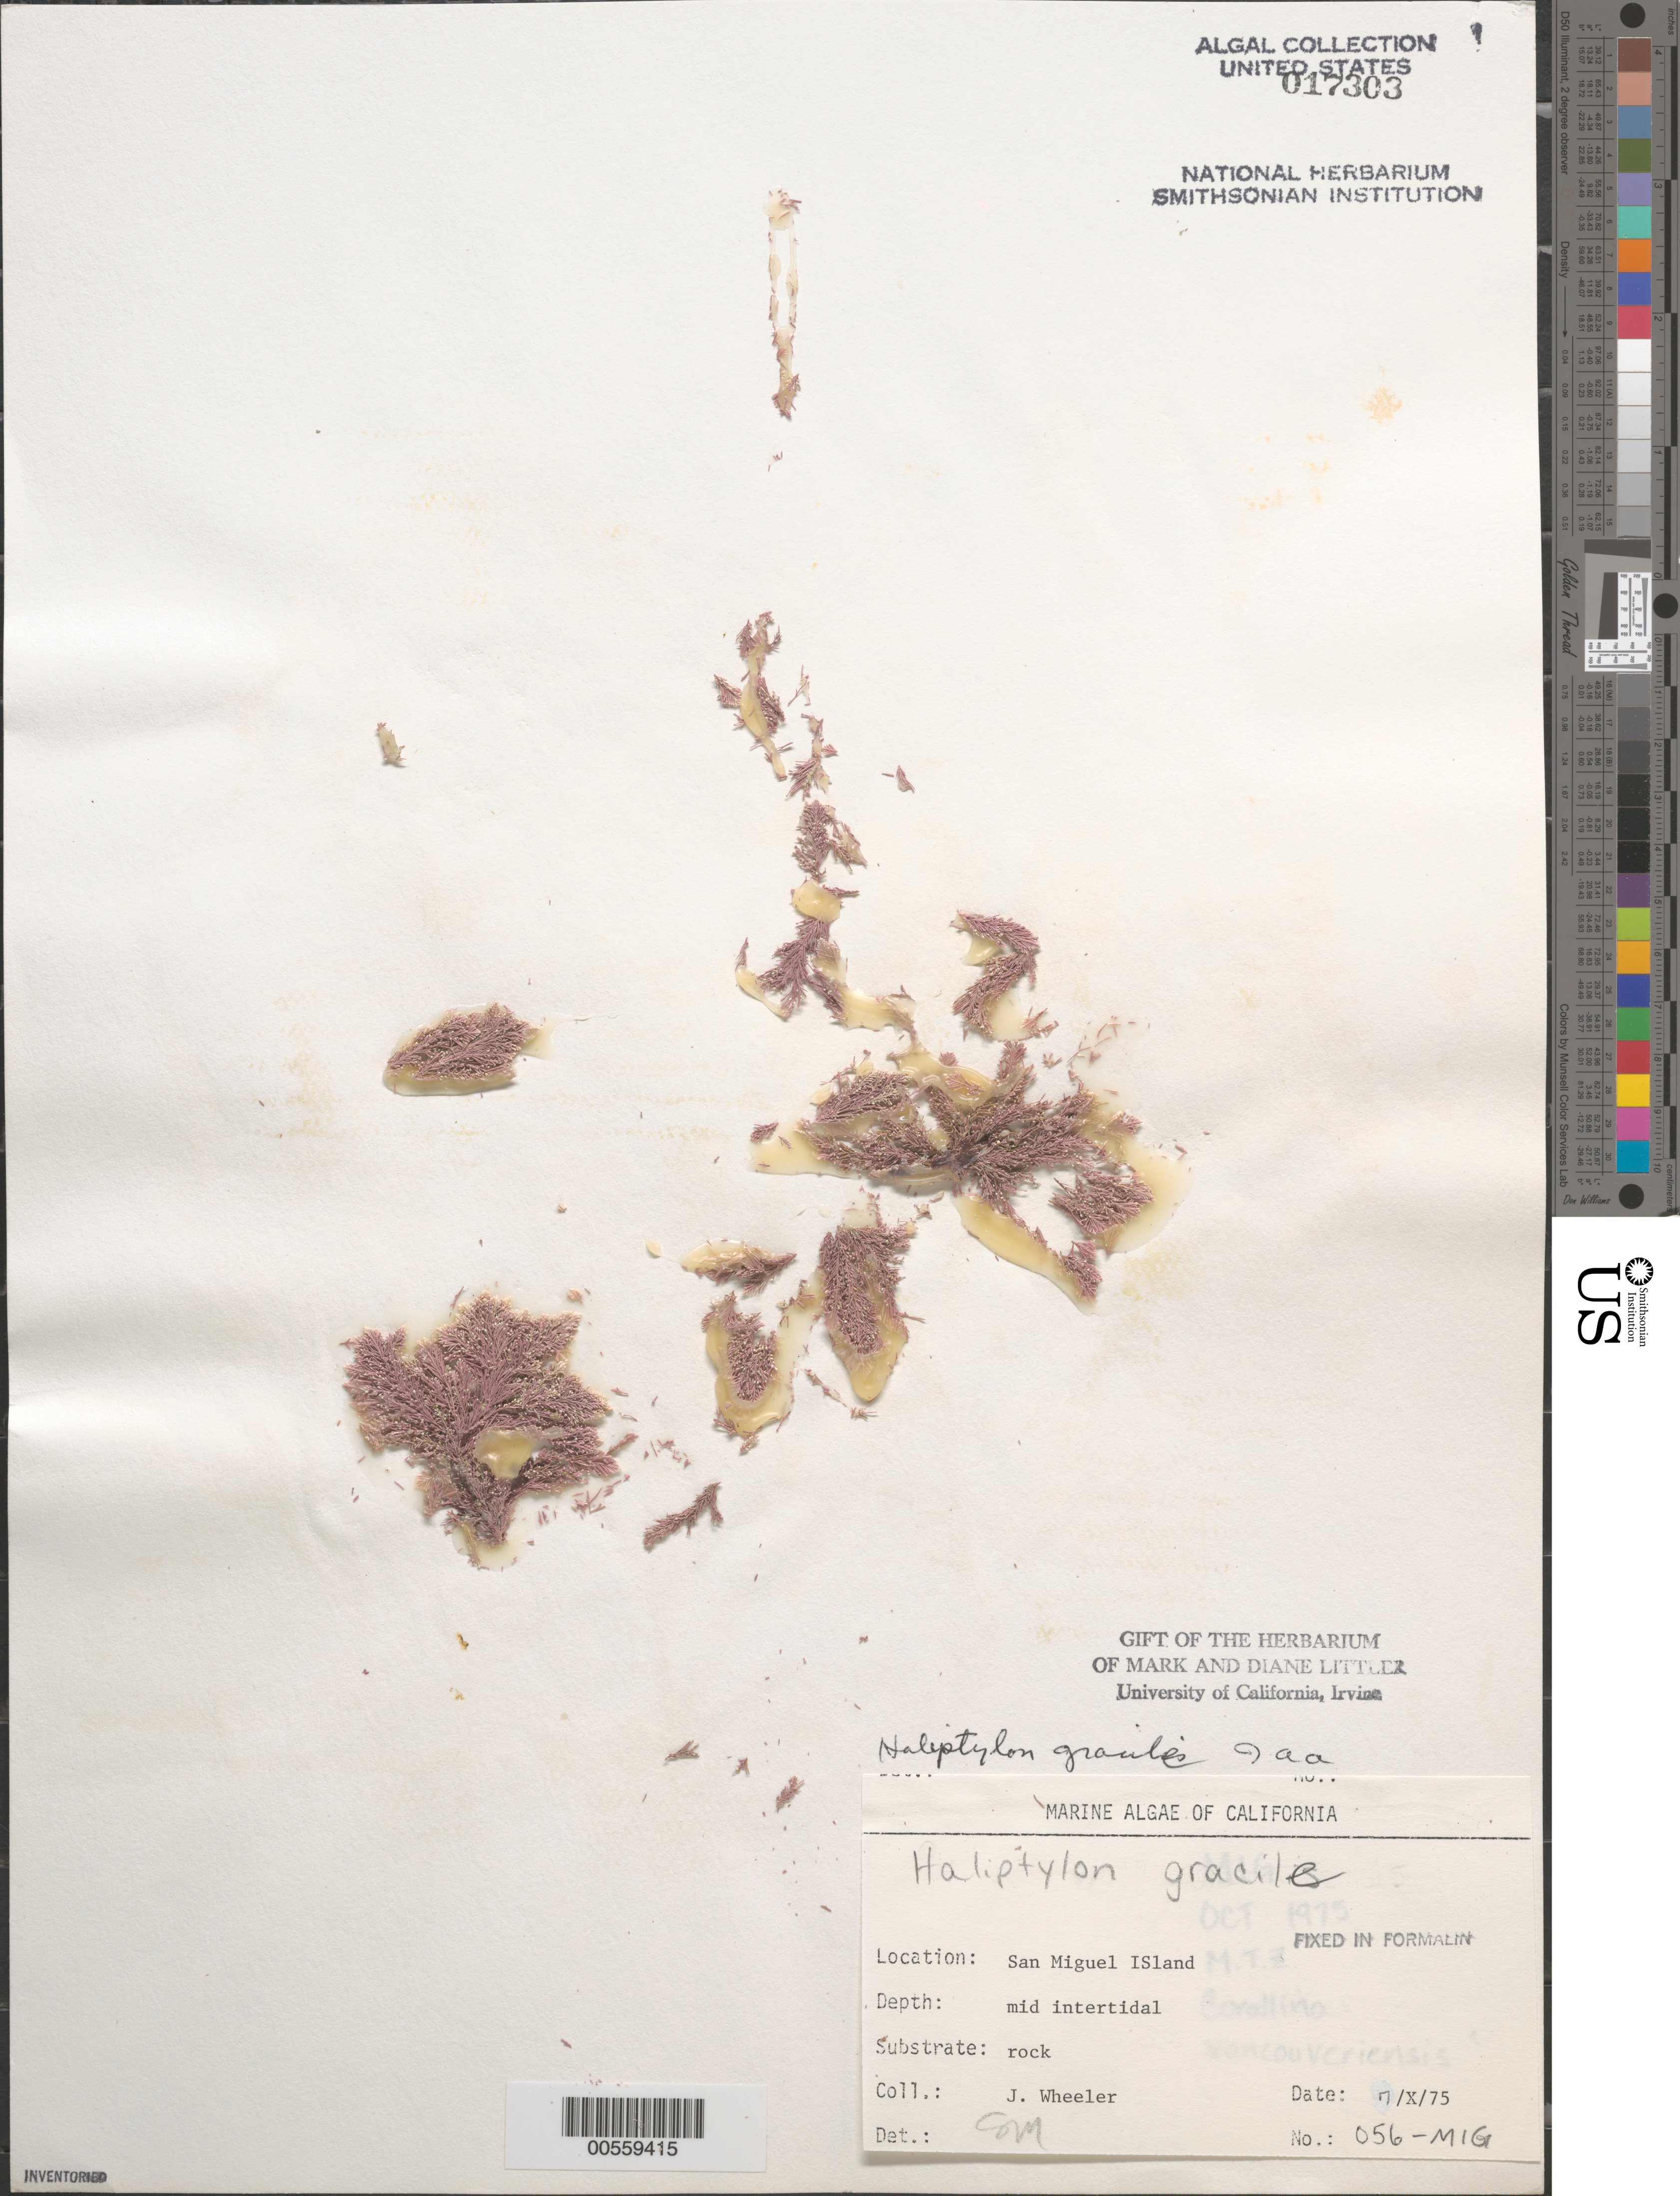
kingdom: Plantae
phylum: Rhodophyta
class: Florideophyceae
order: Corallinales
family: Corallinaceae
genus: Jania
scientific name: Jania rosea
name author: (Lam.) Decne.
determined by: Algae name updating Project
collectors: J. L. Wheeler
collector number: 056-mig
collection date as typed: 07 Oct 1975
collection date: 1975-10-07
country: United States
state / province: California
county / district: Santa Barbara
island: San Miguel Island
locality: Cuyler Harbor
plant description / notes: BLM-SOCALBIGHT Rocky Intertidal Survey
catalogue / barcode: US 17303